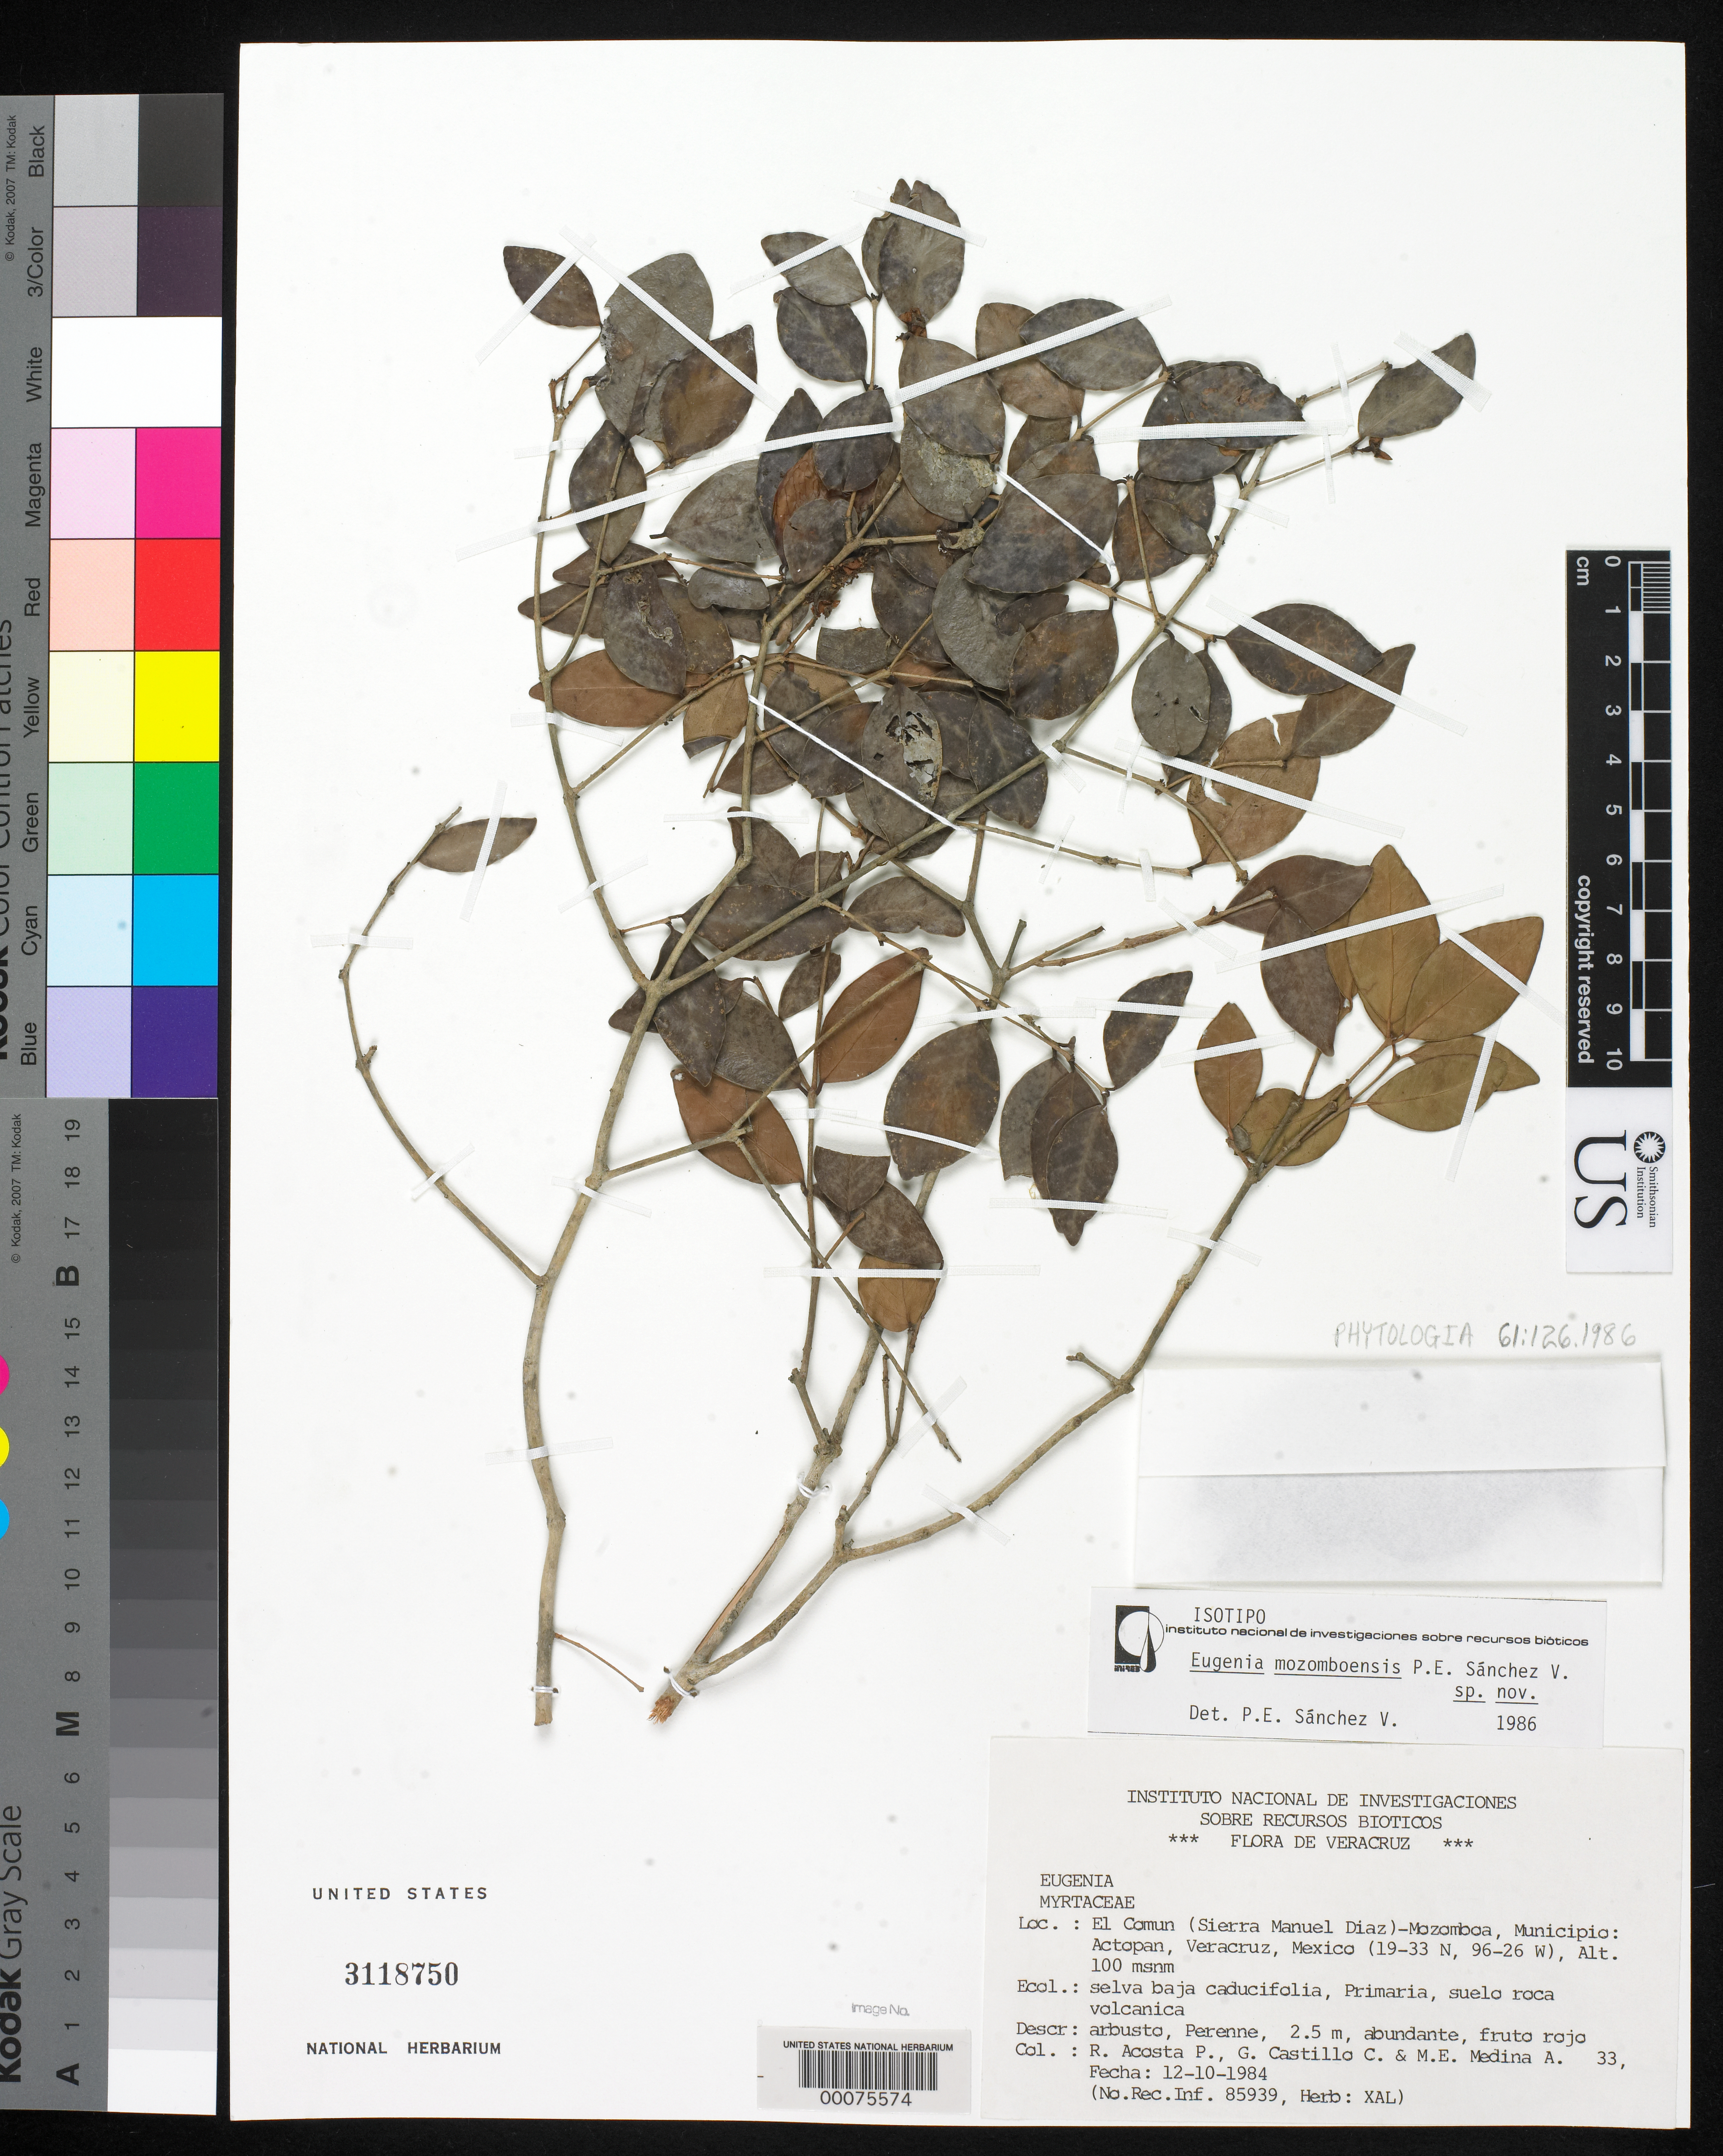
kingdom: Plantae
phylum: Tracheophyta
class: Magnoliopsida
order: Myrtales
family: Myrtaceae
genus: Eugenia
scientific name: Eugenia mozomboensis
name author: P.E. Sánchez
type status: Isotype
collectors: R. Acosta P.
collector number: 33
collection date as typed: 12 Oct 1984 or 10 Dec 1984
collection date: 1984-10-12 or 1984-12-10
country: Mexico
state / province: Veracruz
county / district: Actopan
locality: El Comun (Sierra Manuel Diaz) Mozomboa.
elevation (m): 100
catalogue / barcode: US 3118750